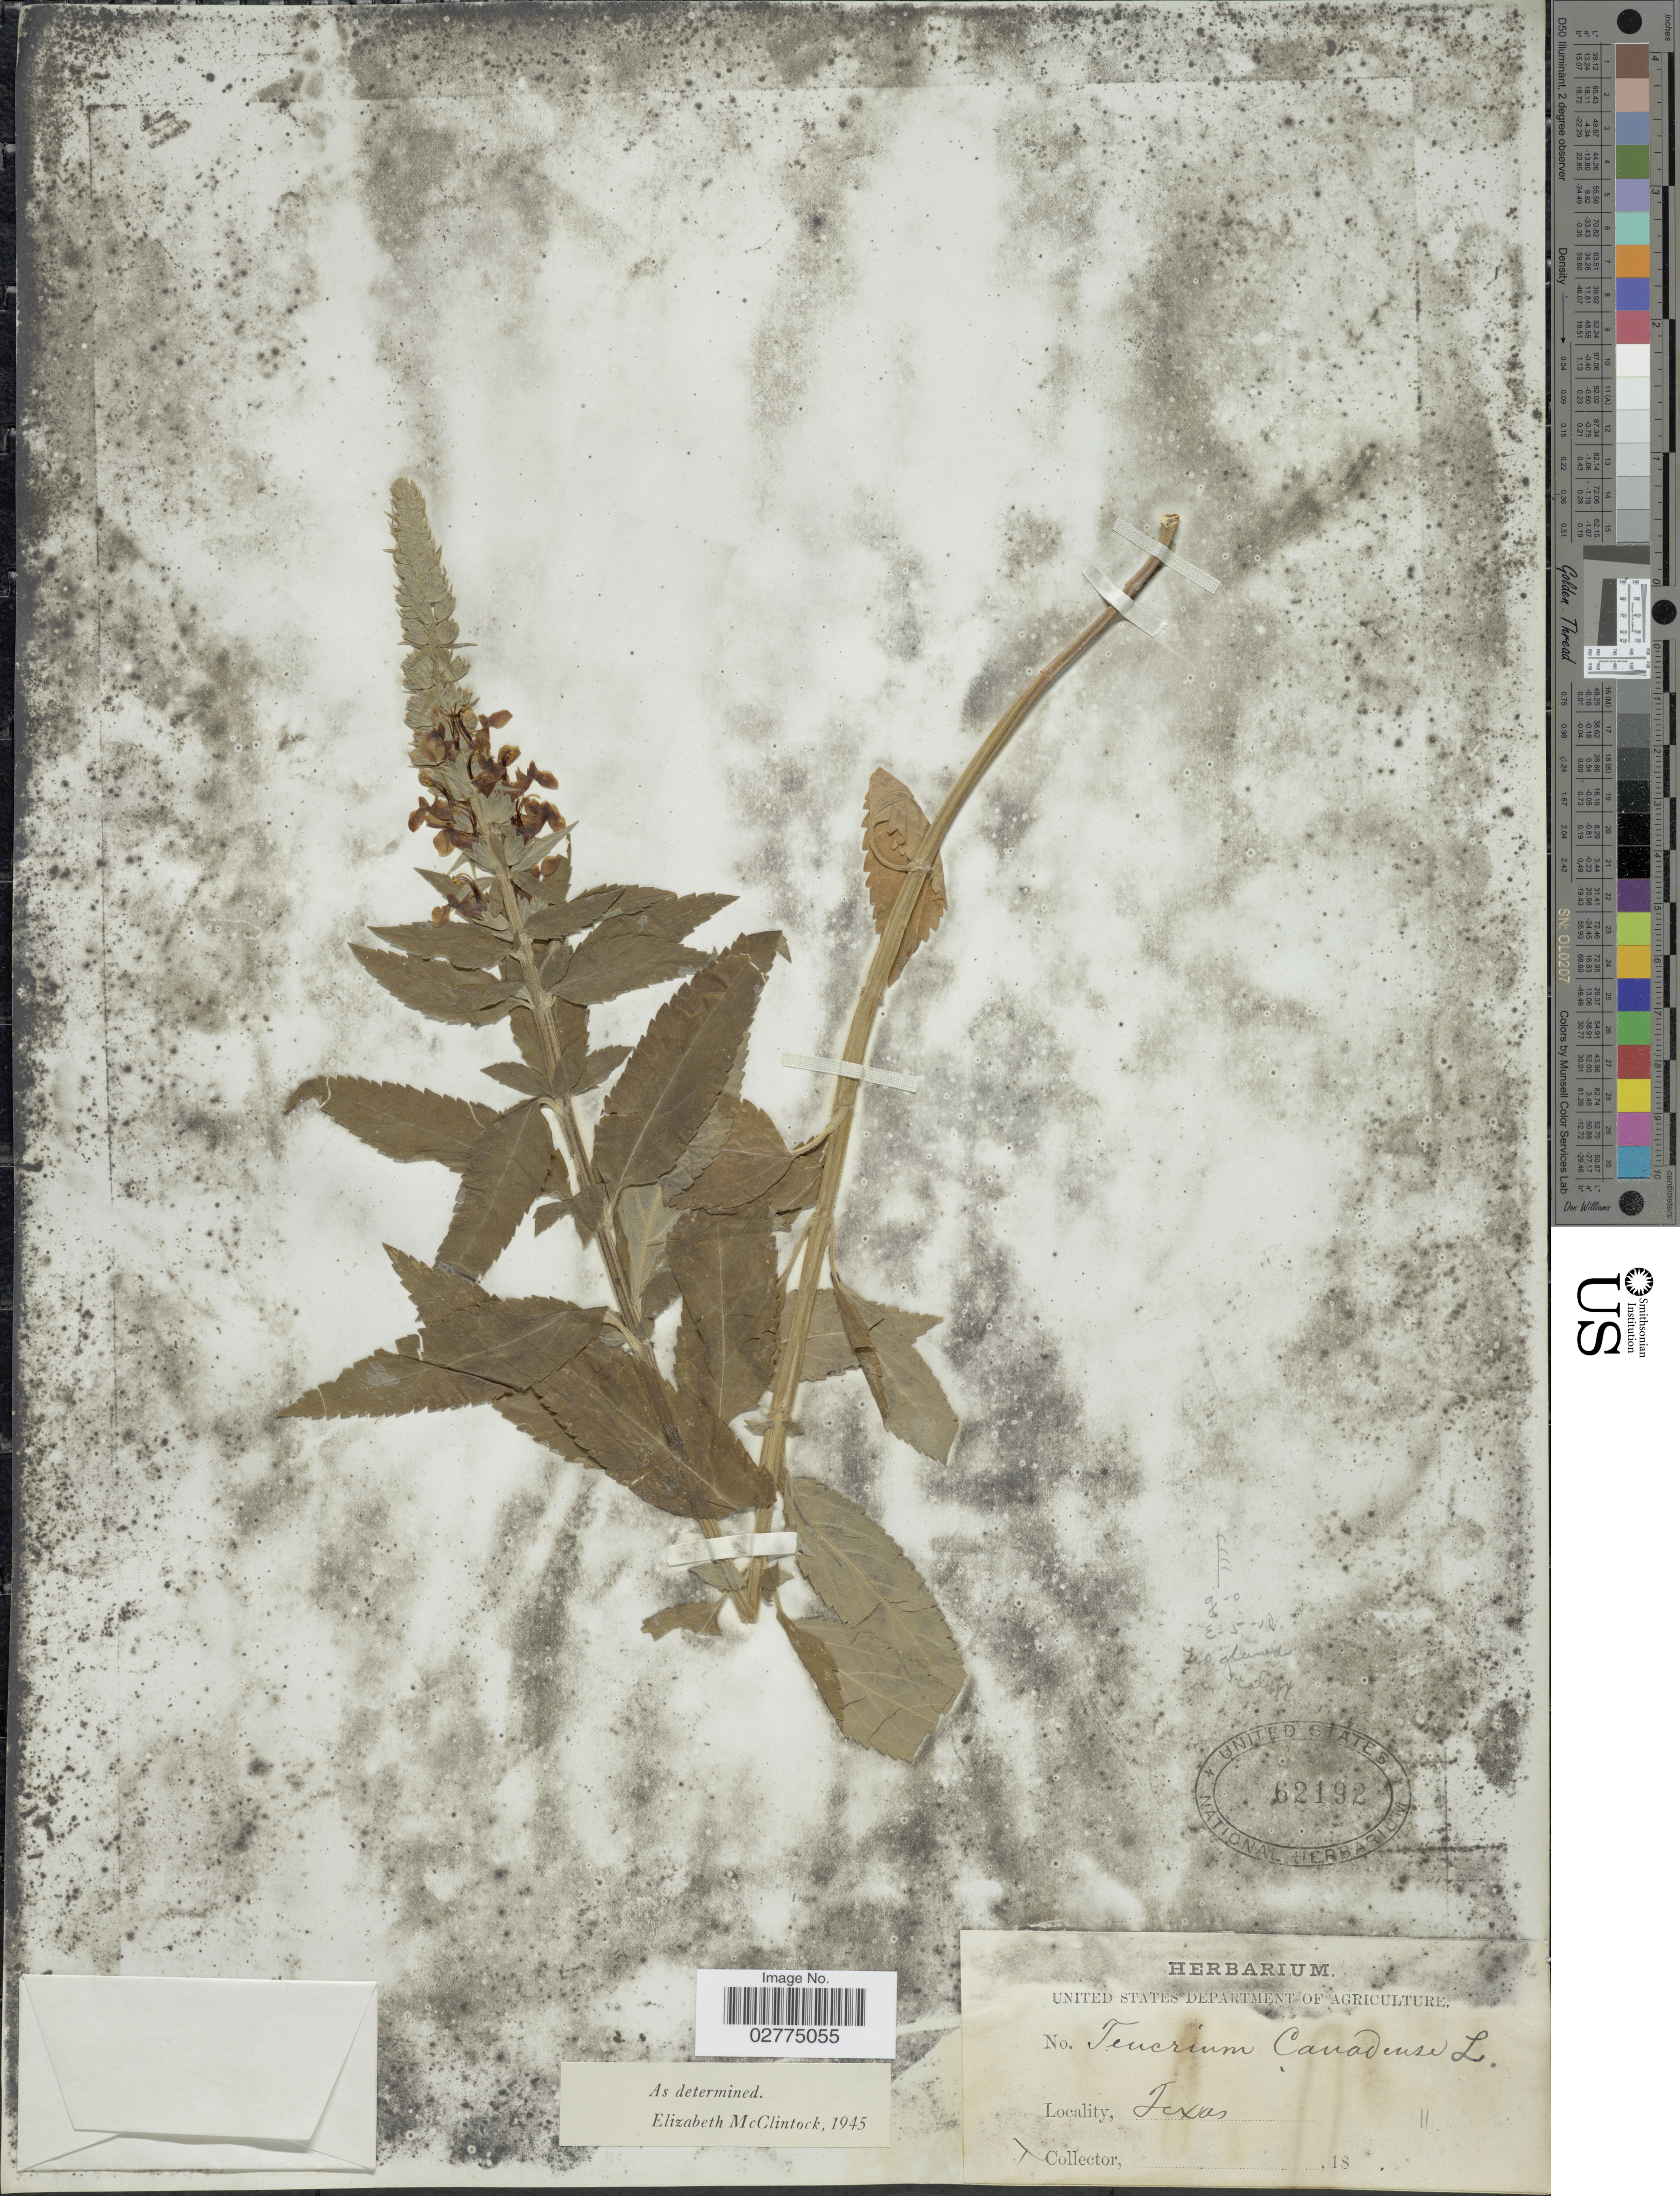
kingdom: Plantae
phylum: Tracheophyta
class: Magnoliopsida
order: Lamiales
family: Lamiaceae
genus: Teucrium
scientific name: Teucrium canadense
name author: L.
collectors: ex herb. U. S. Department of Agriculture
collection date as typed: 18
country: United States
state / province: Texas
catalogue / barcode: US 62192